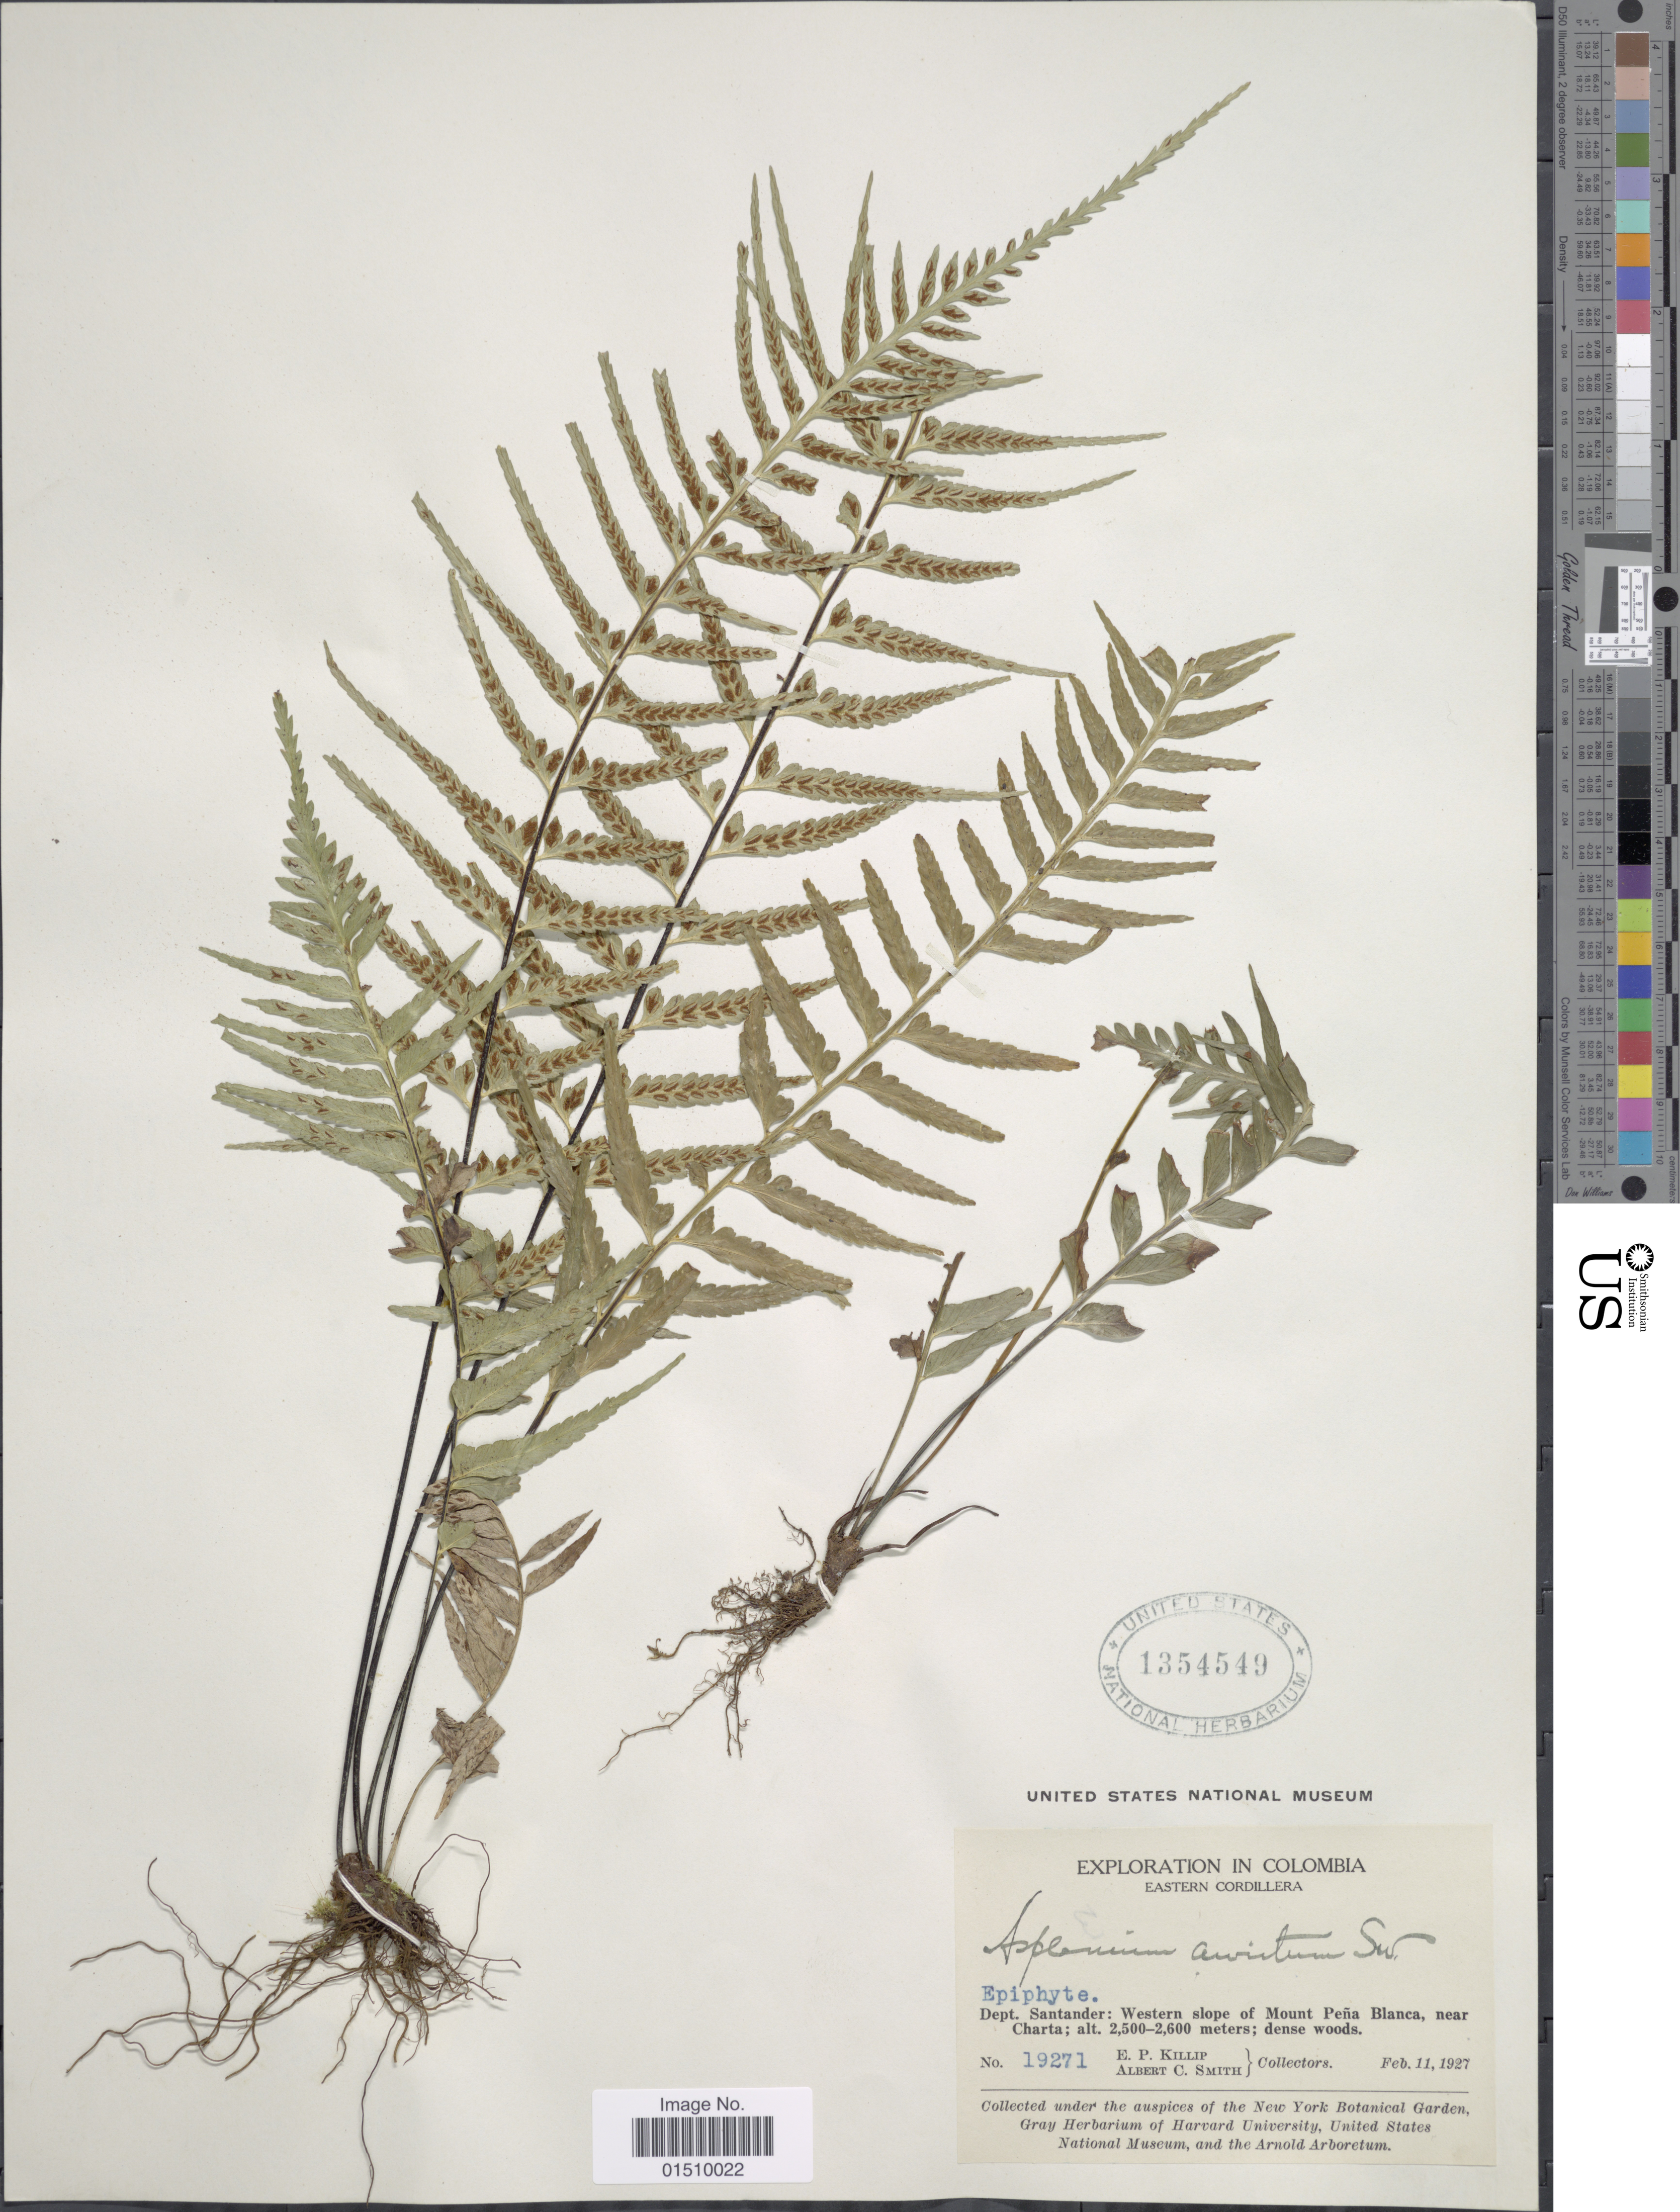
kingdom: Plantae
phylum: Tracheophyta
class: Polypodiopsida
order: Polypodiales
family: Aspleniaceae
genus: Asplenium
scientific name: Asplenium auritum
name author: Sw.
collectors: E. P. Killip & A. C. Smith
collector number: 19271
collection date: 1927-02-11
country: Colombia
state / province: Santander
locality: Colombia, eastern Cordillera, Western slope of Mount Peña Blanca, near Charta.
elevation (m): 2500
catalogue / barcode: US 1354549